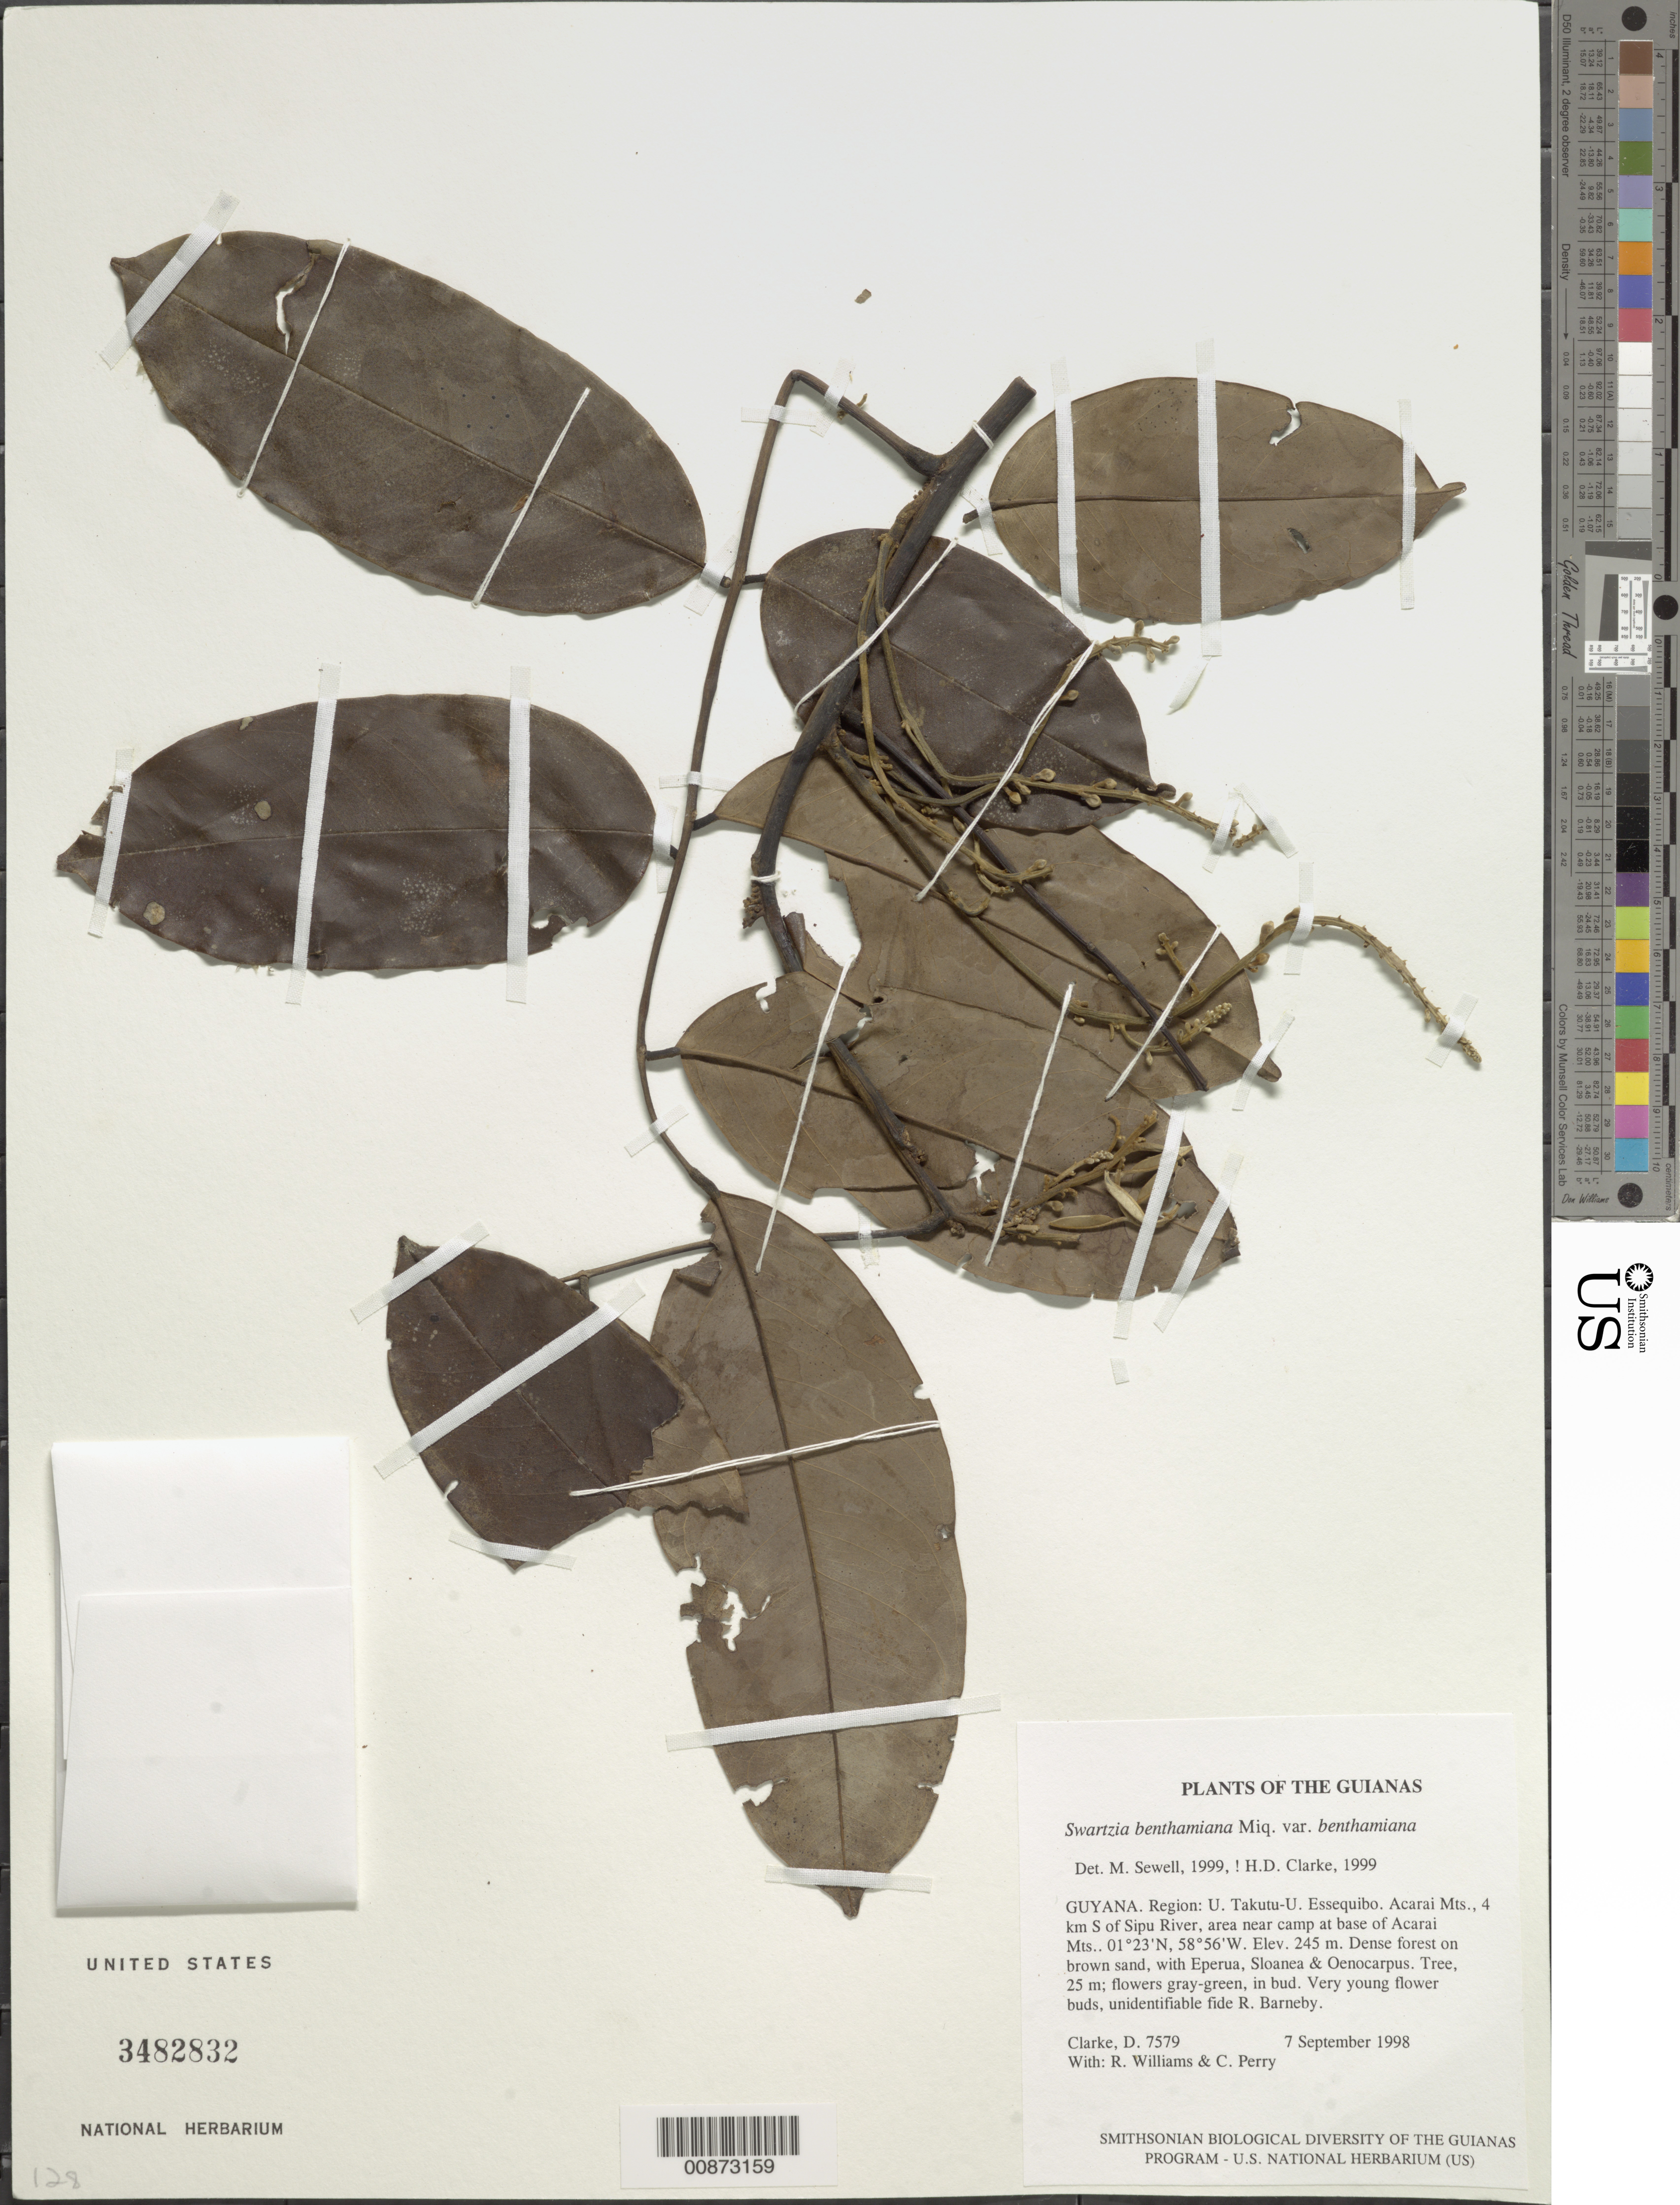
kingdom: Plantae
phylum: Tracheophyta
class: Magnoliopsida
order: Fabales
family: Fabaceae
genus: Swartzia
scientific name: Swartzia benthamiana var. benthamiana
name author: Miq.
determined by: Clarke, H. D., University of North Carolina (Asheville)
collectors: H. D. Clarke, R. Williams & C. Perry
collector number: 7579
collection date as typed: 7 September 1998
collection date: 1998-09-07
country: Guyana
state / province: U. Takutu-U. Essequibo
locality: Acarai Mts., 4 km S of Sipu River, area near camp at base of Acarai Mts.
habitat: Dense forest on brown sand, with Eperua, Sloanea & Oenocarpus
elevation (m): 245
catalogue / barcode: US 3482832